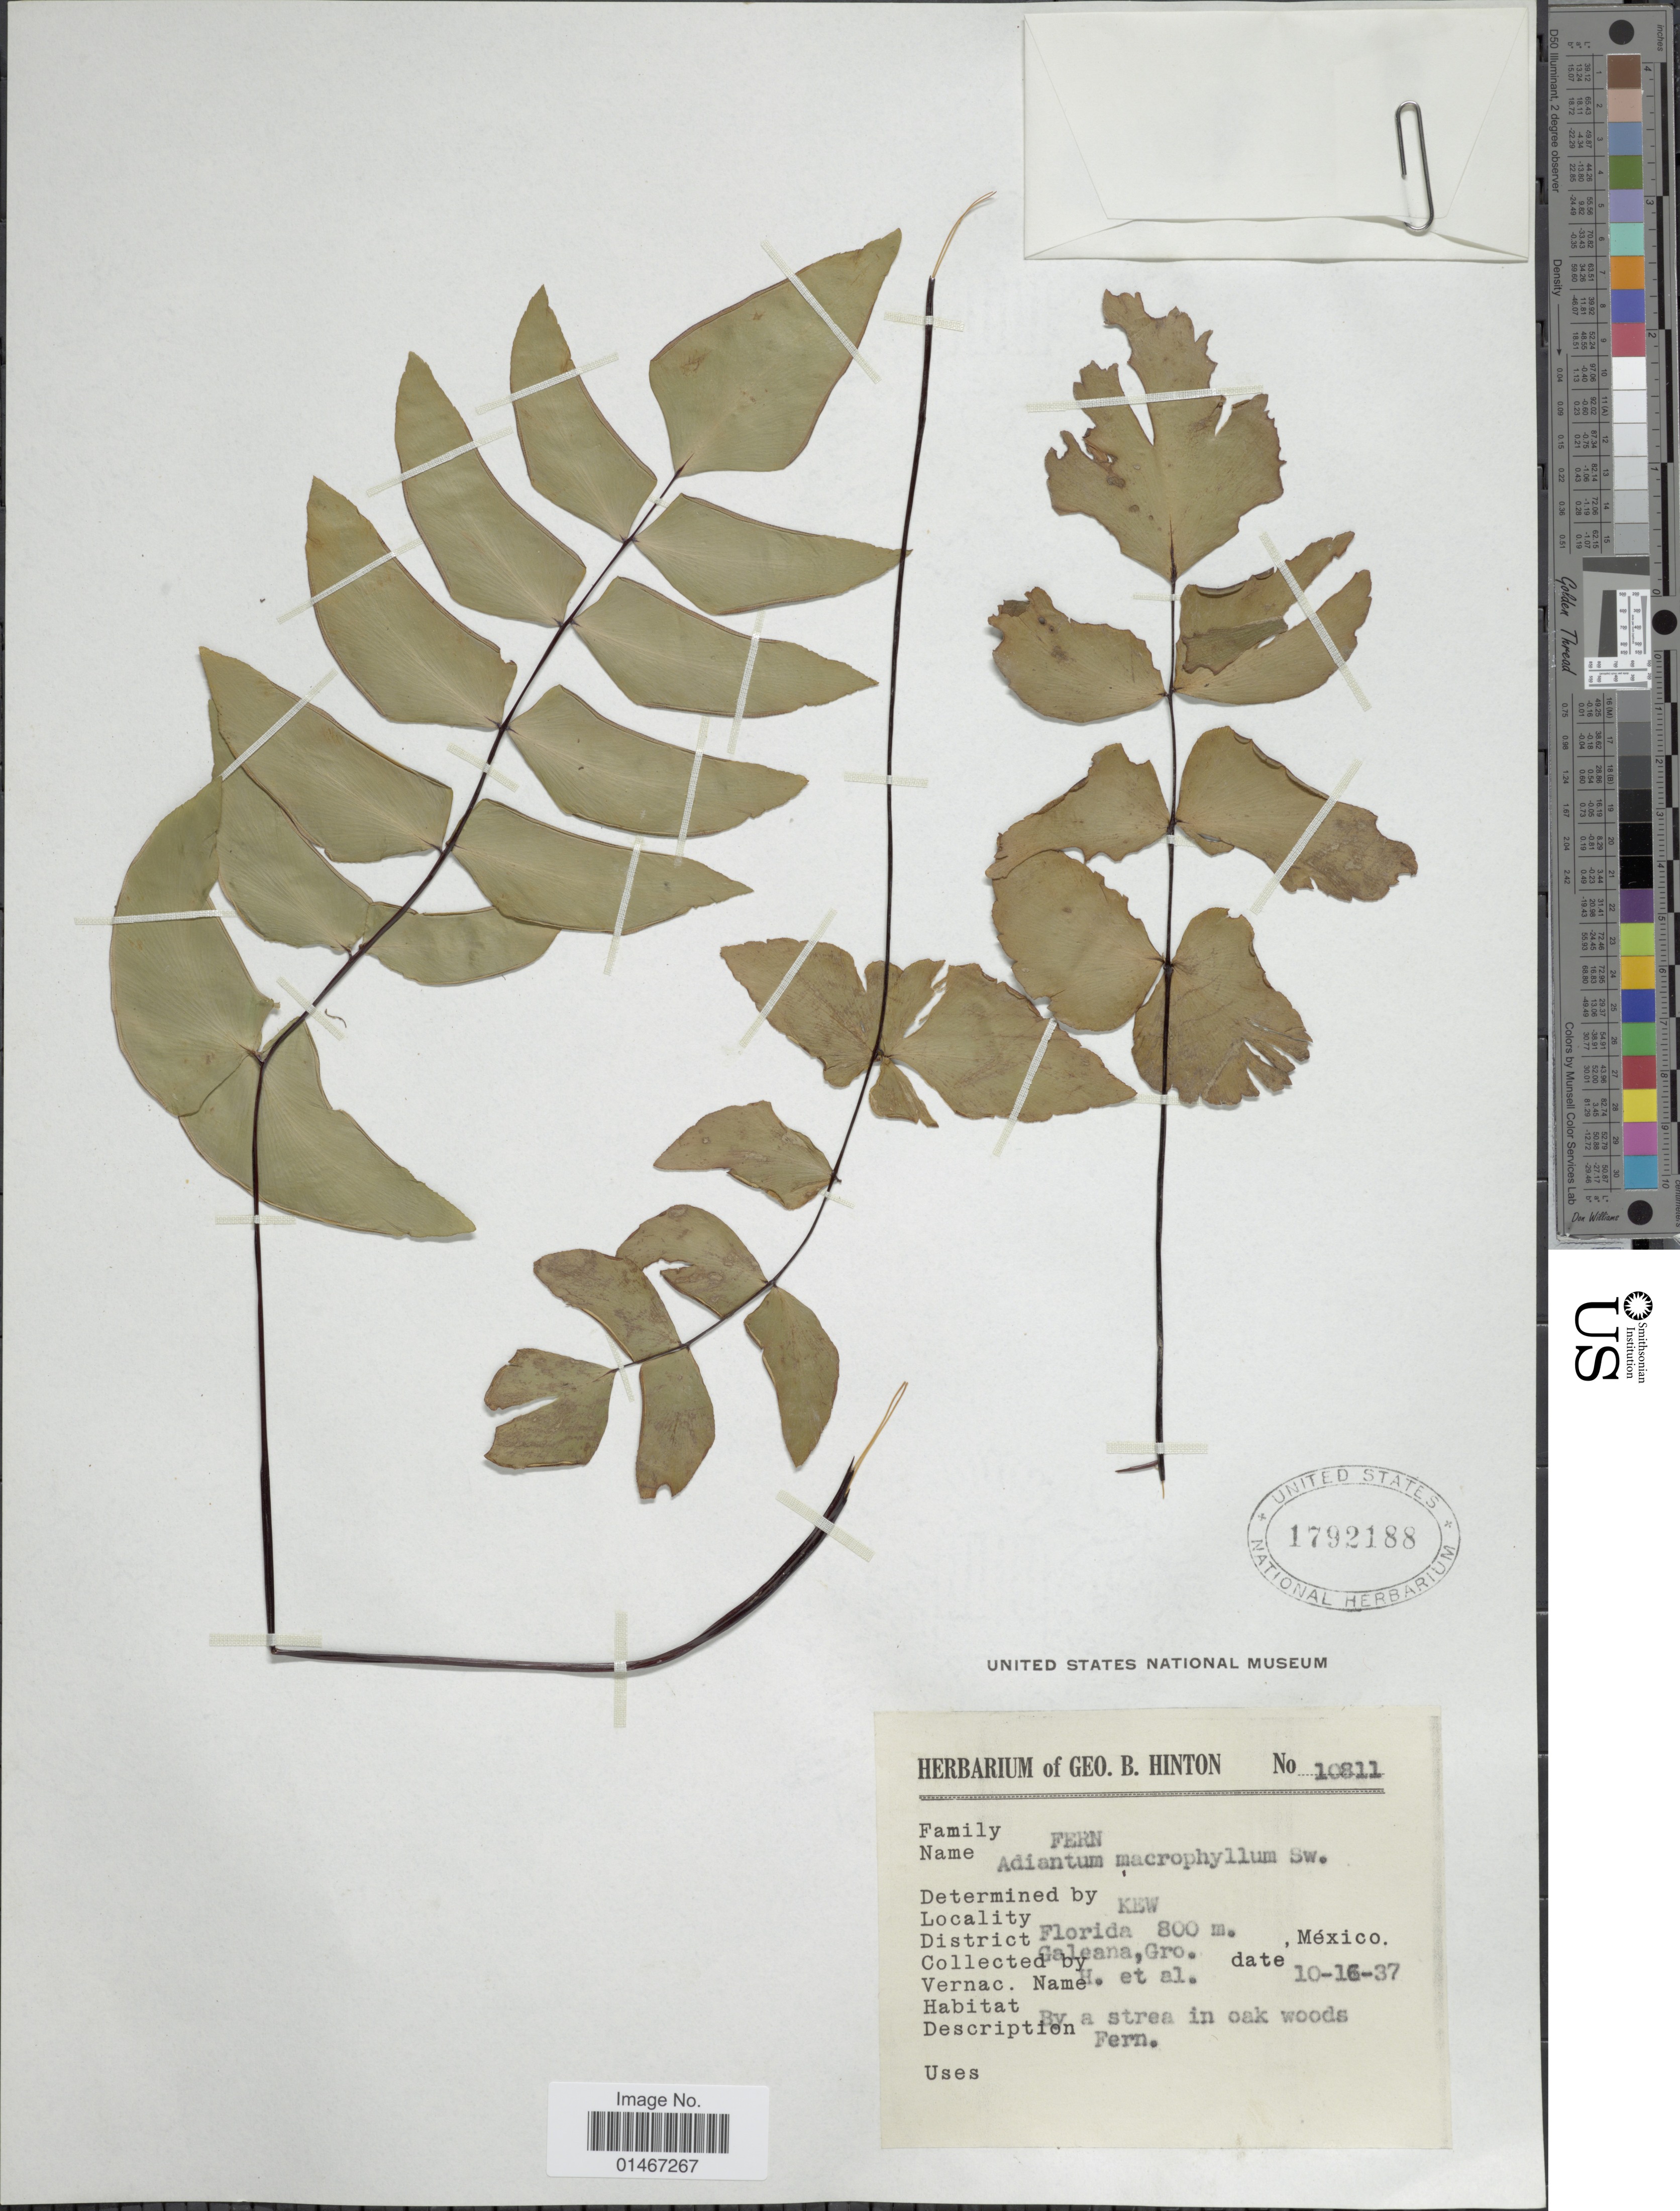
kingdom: Plantae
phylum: Tracheophyta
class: Polypodiopsida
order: Polypodiales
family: Pteridaceae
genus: Adiantum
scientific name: Adiantum macrophyllum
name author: Sw.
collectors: G. B. Hinton & et al.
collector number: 10811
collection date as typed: Transcribed d/m/y: 16/10/37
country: Mexico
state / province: Guerrero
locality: Florida. District Galeana, Gro.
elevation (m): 800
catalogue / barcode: US 1792188